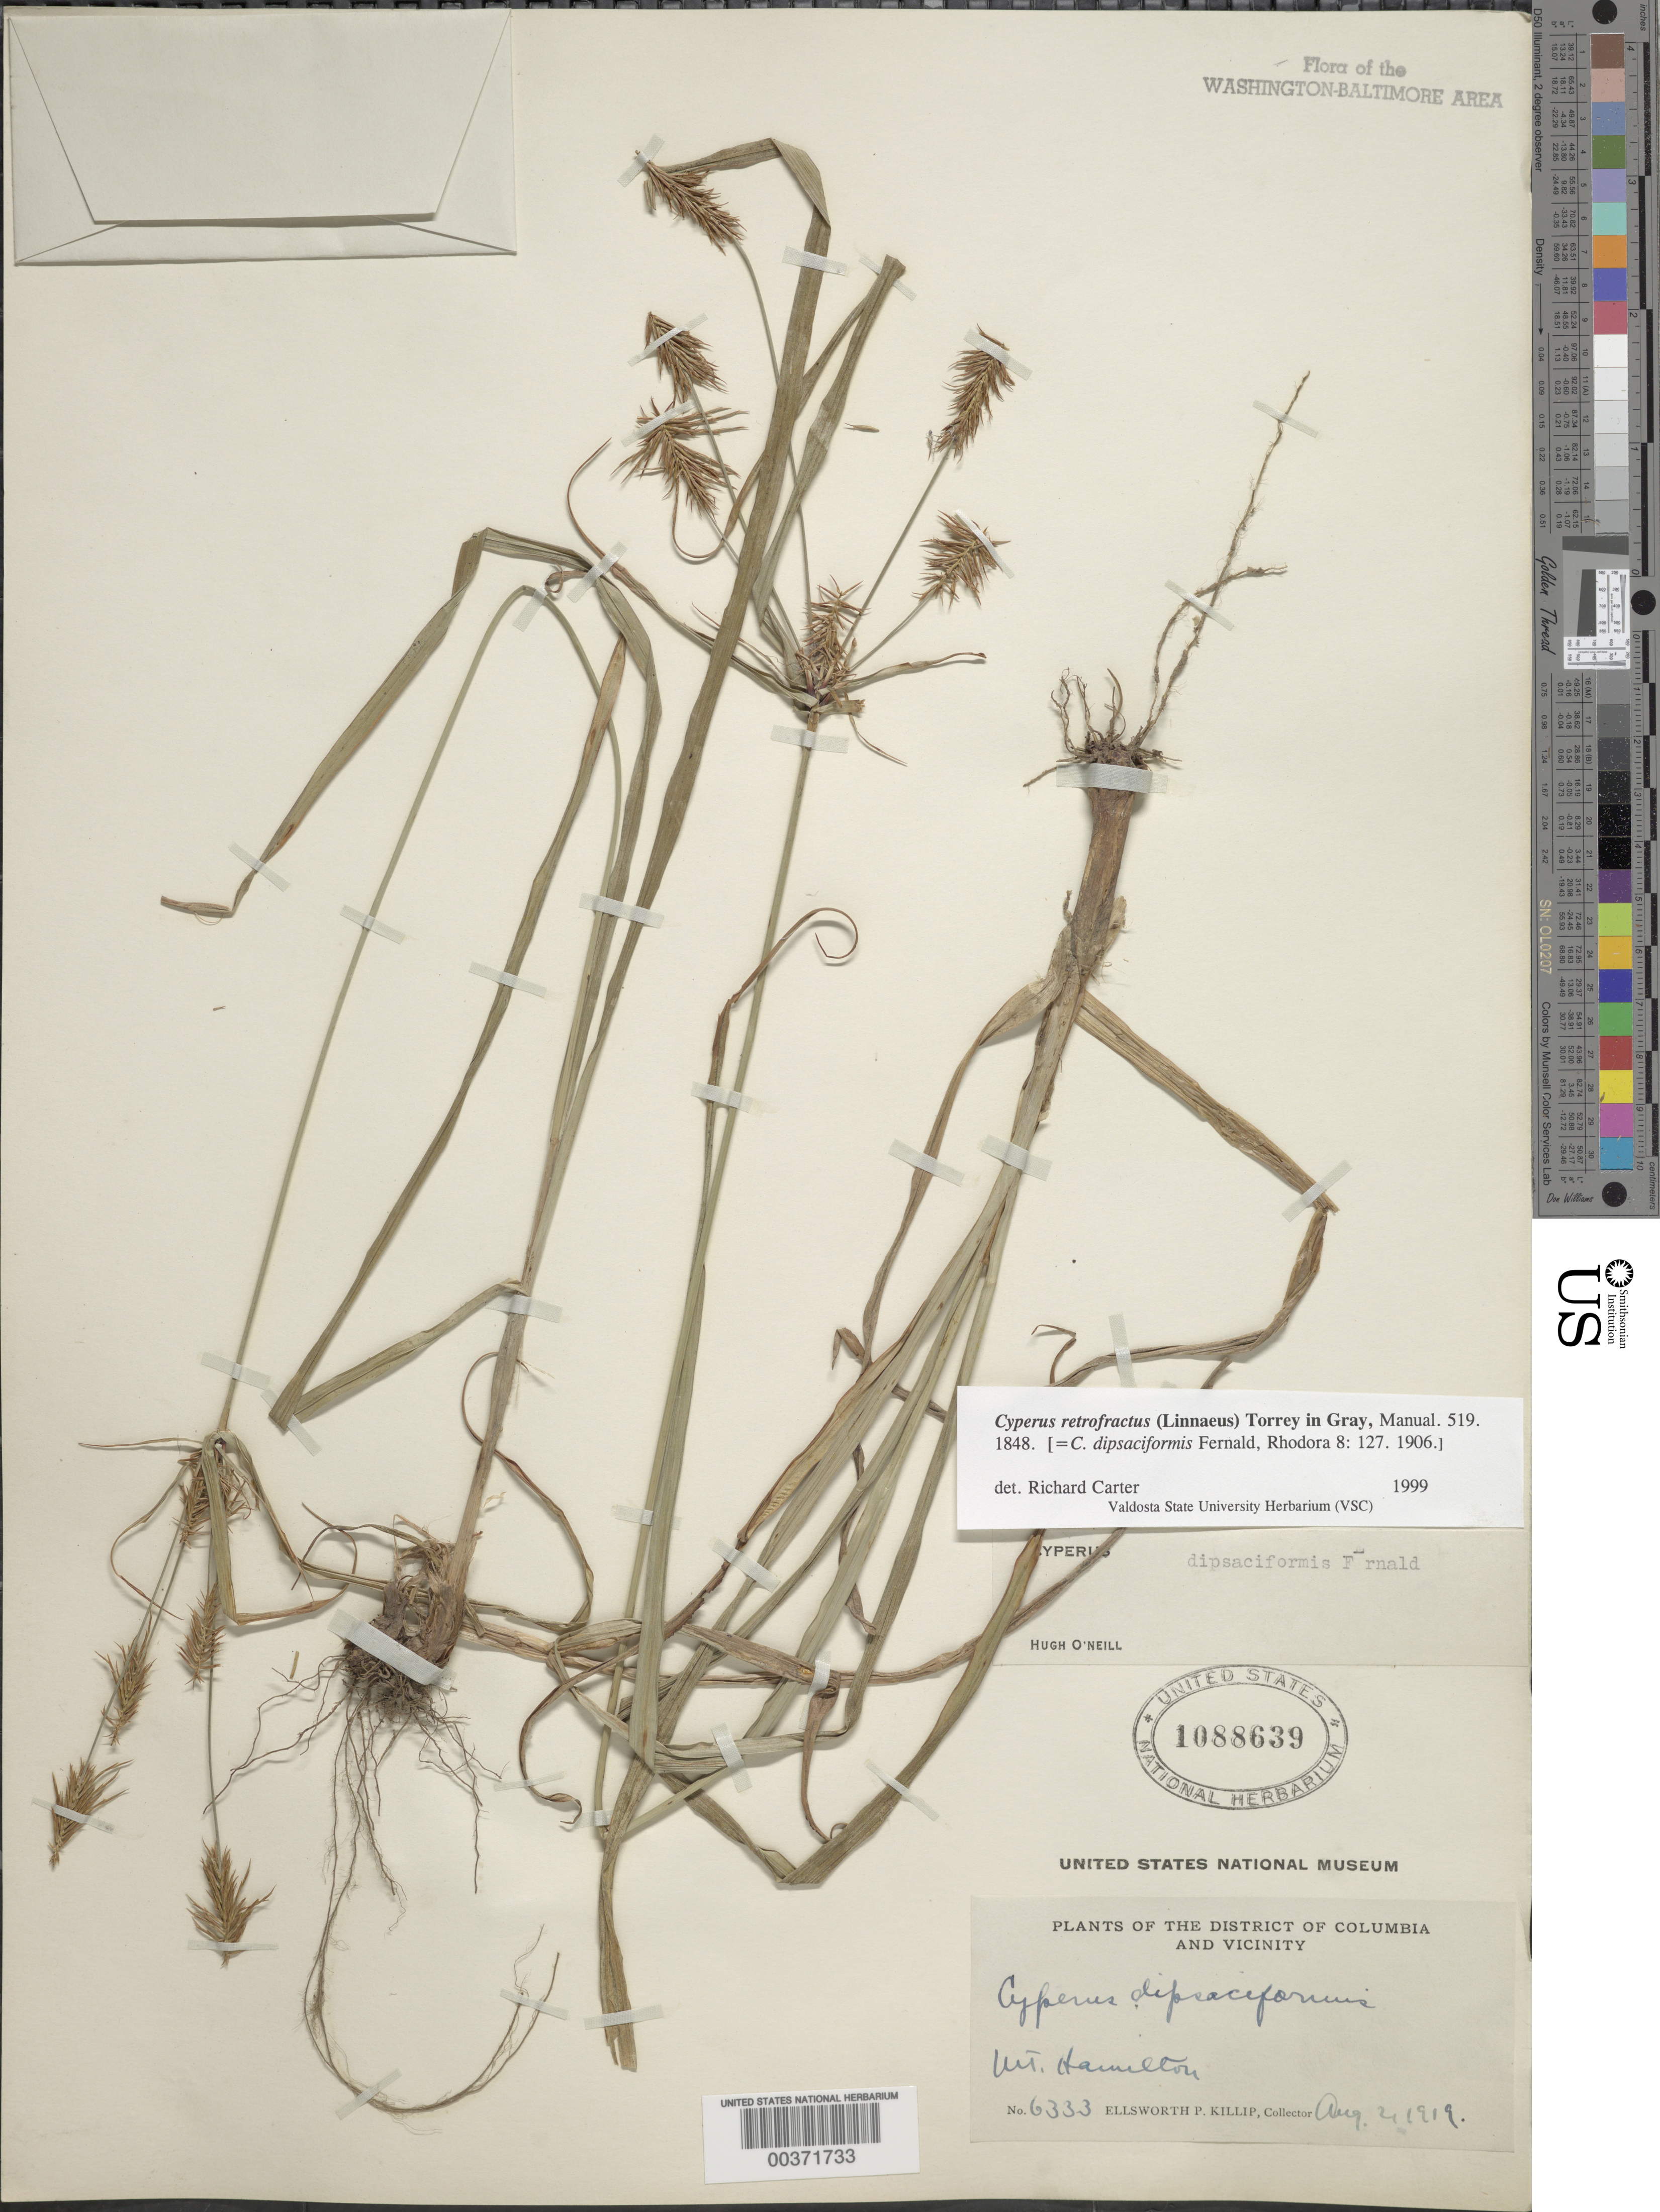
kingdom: Plantae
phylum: Tracheophyta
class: Liliopsida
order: Poales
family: Cyperaceae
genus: Cyperus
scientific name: Cyperus retrofractus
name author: (L.) Torr.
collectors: E. P. Killip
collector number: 6333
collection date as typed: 02 Aug 1919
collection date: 1919-08-02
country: United States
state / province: District of Columbia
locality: Mount Hamilton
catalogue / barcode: US 1088639